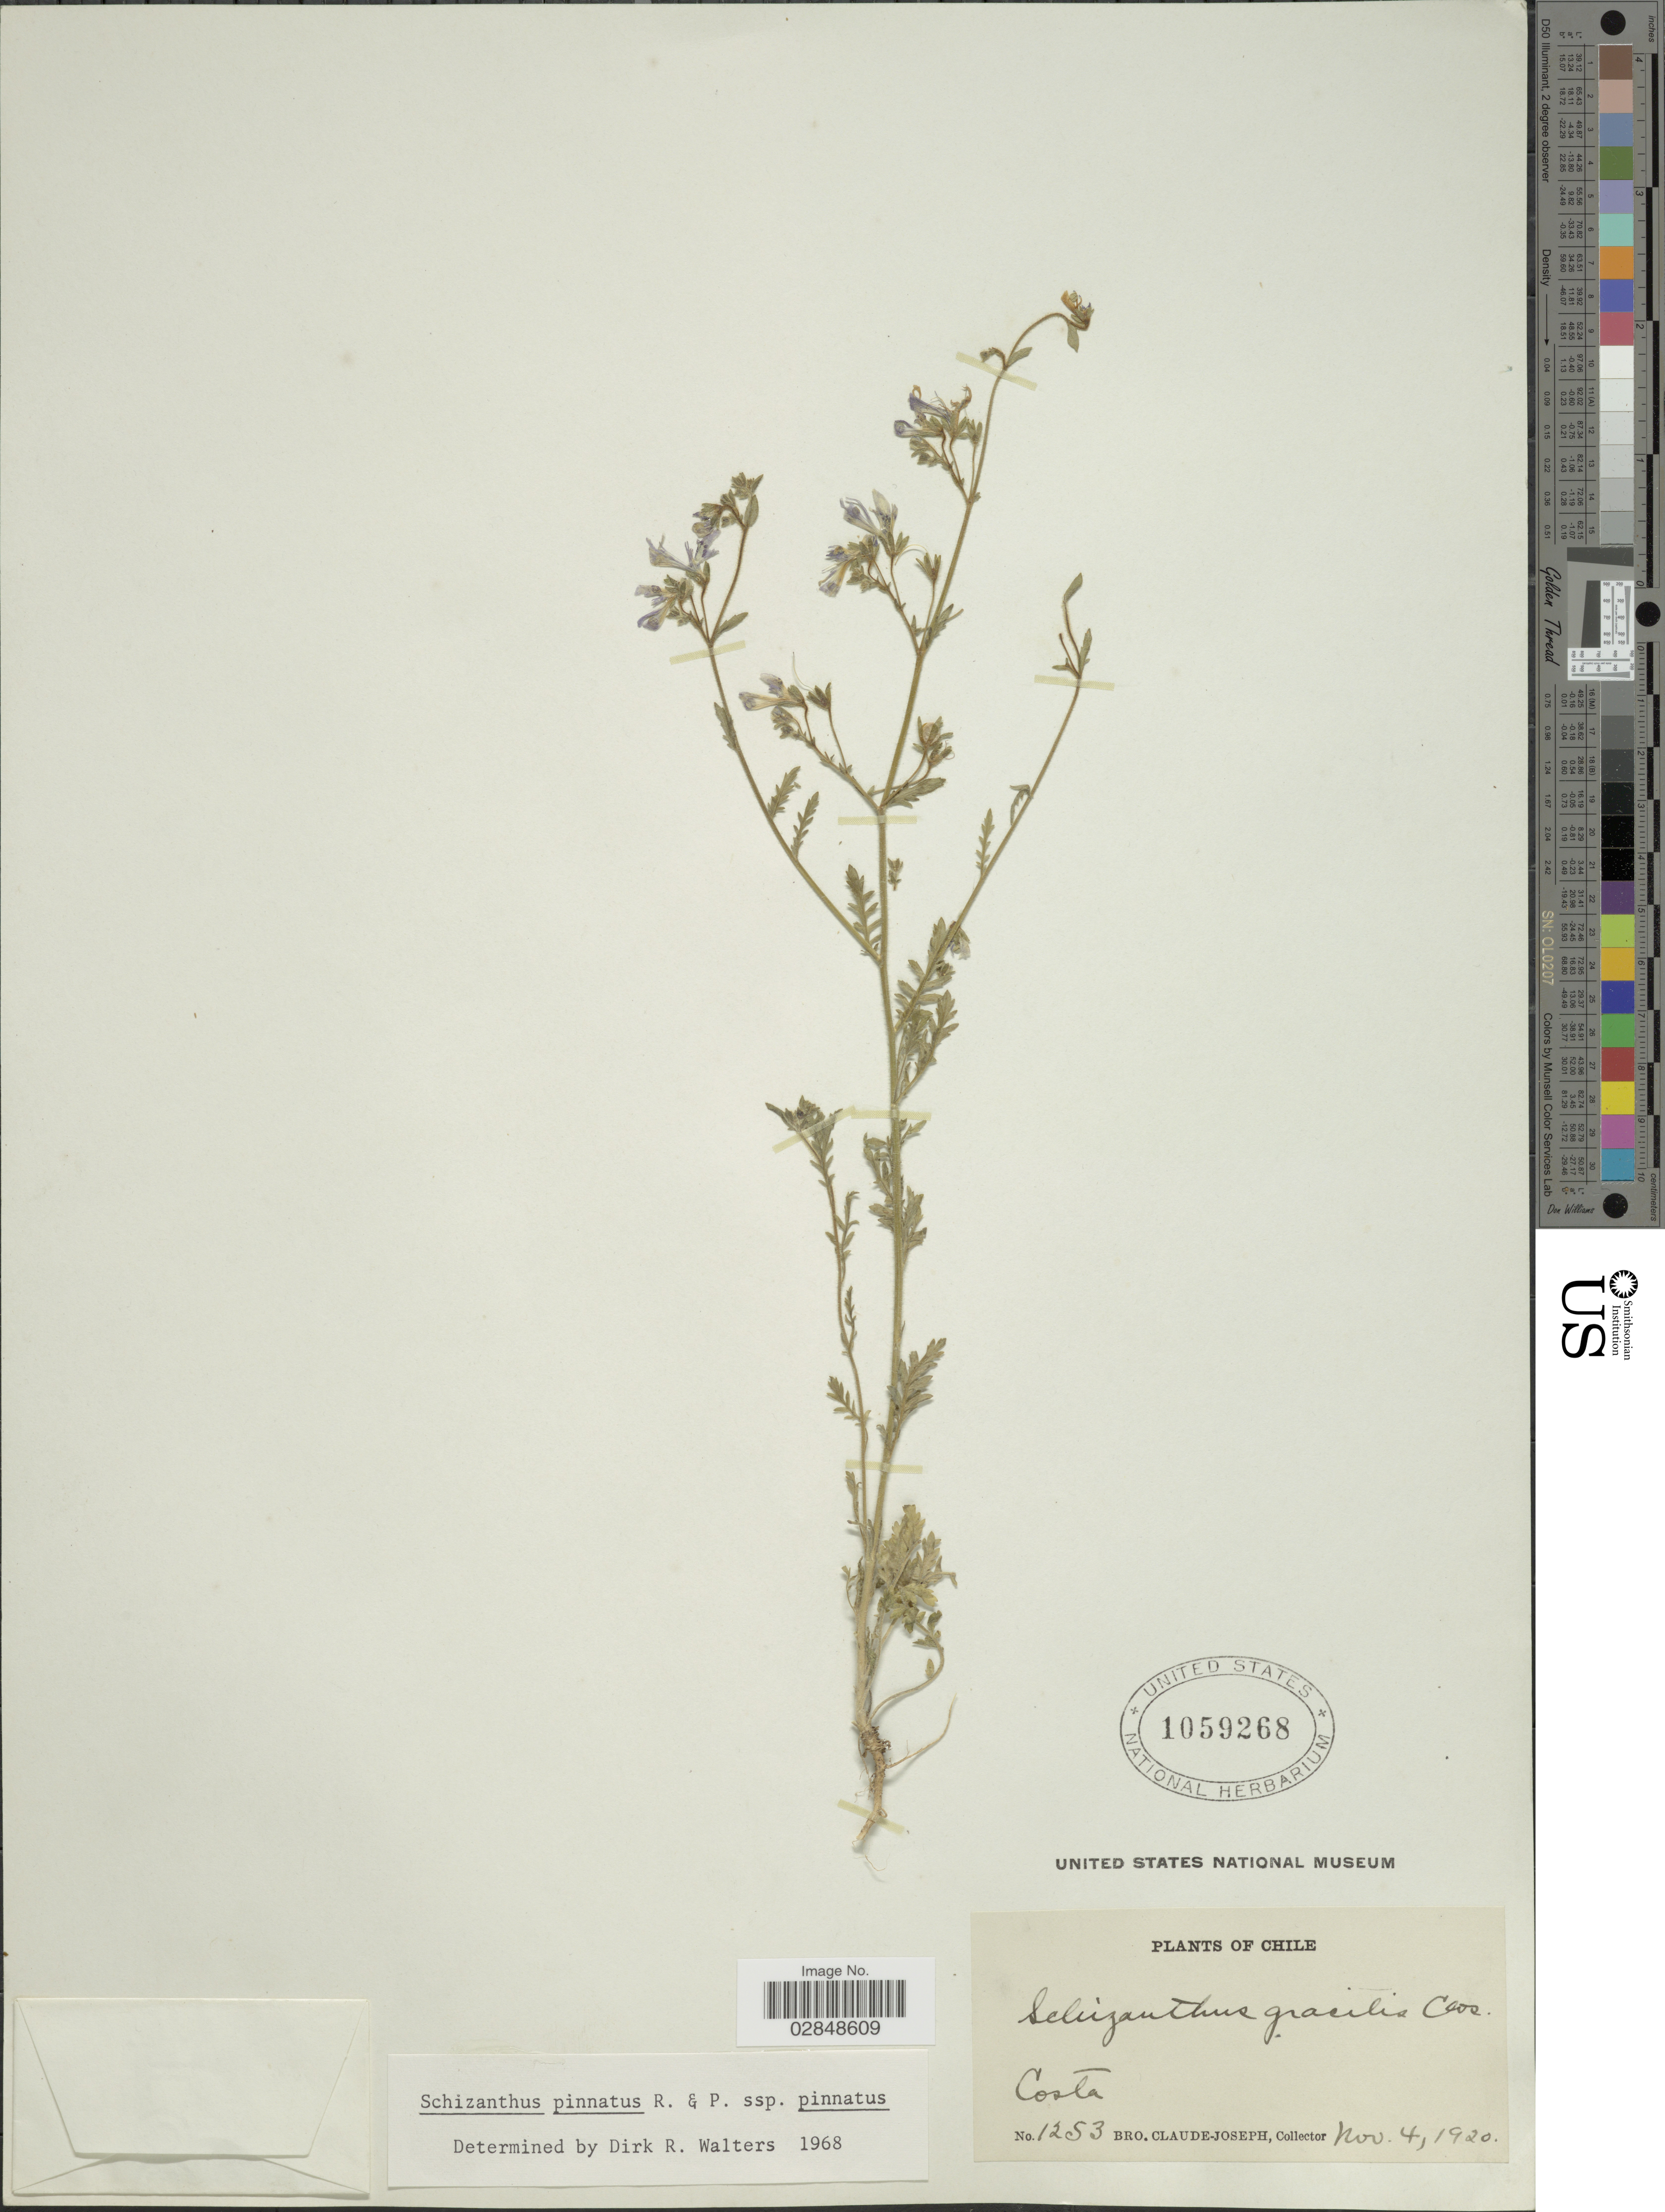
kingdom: Plantae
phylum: Tracheophyta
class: Magnoliopsida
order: Solanales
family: Solanaceae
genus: Schizanthus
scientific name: Schizanthus pinnatus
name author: Ruiz & Pav.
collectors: Bro. Claude-Joseph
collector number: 1253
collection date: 1920-11-04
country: Chile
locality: Costa.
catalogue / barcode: US 1059268